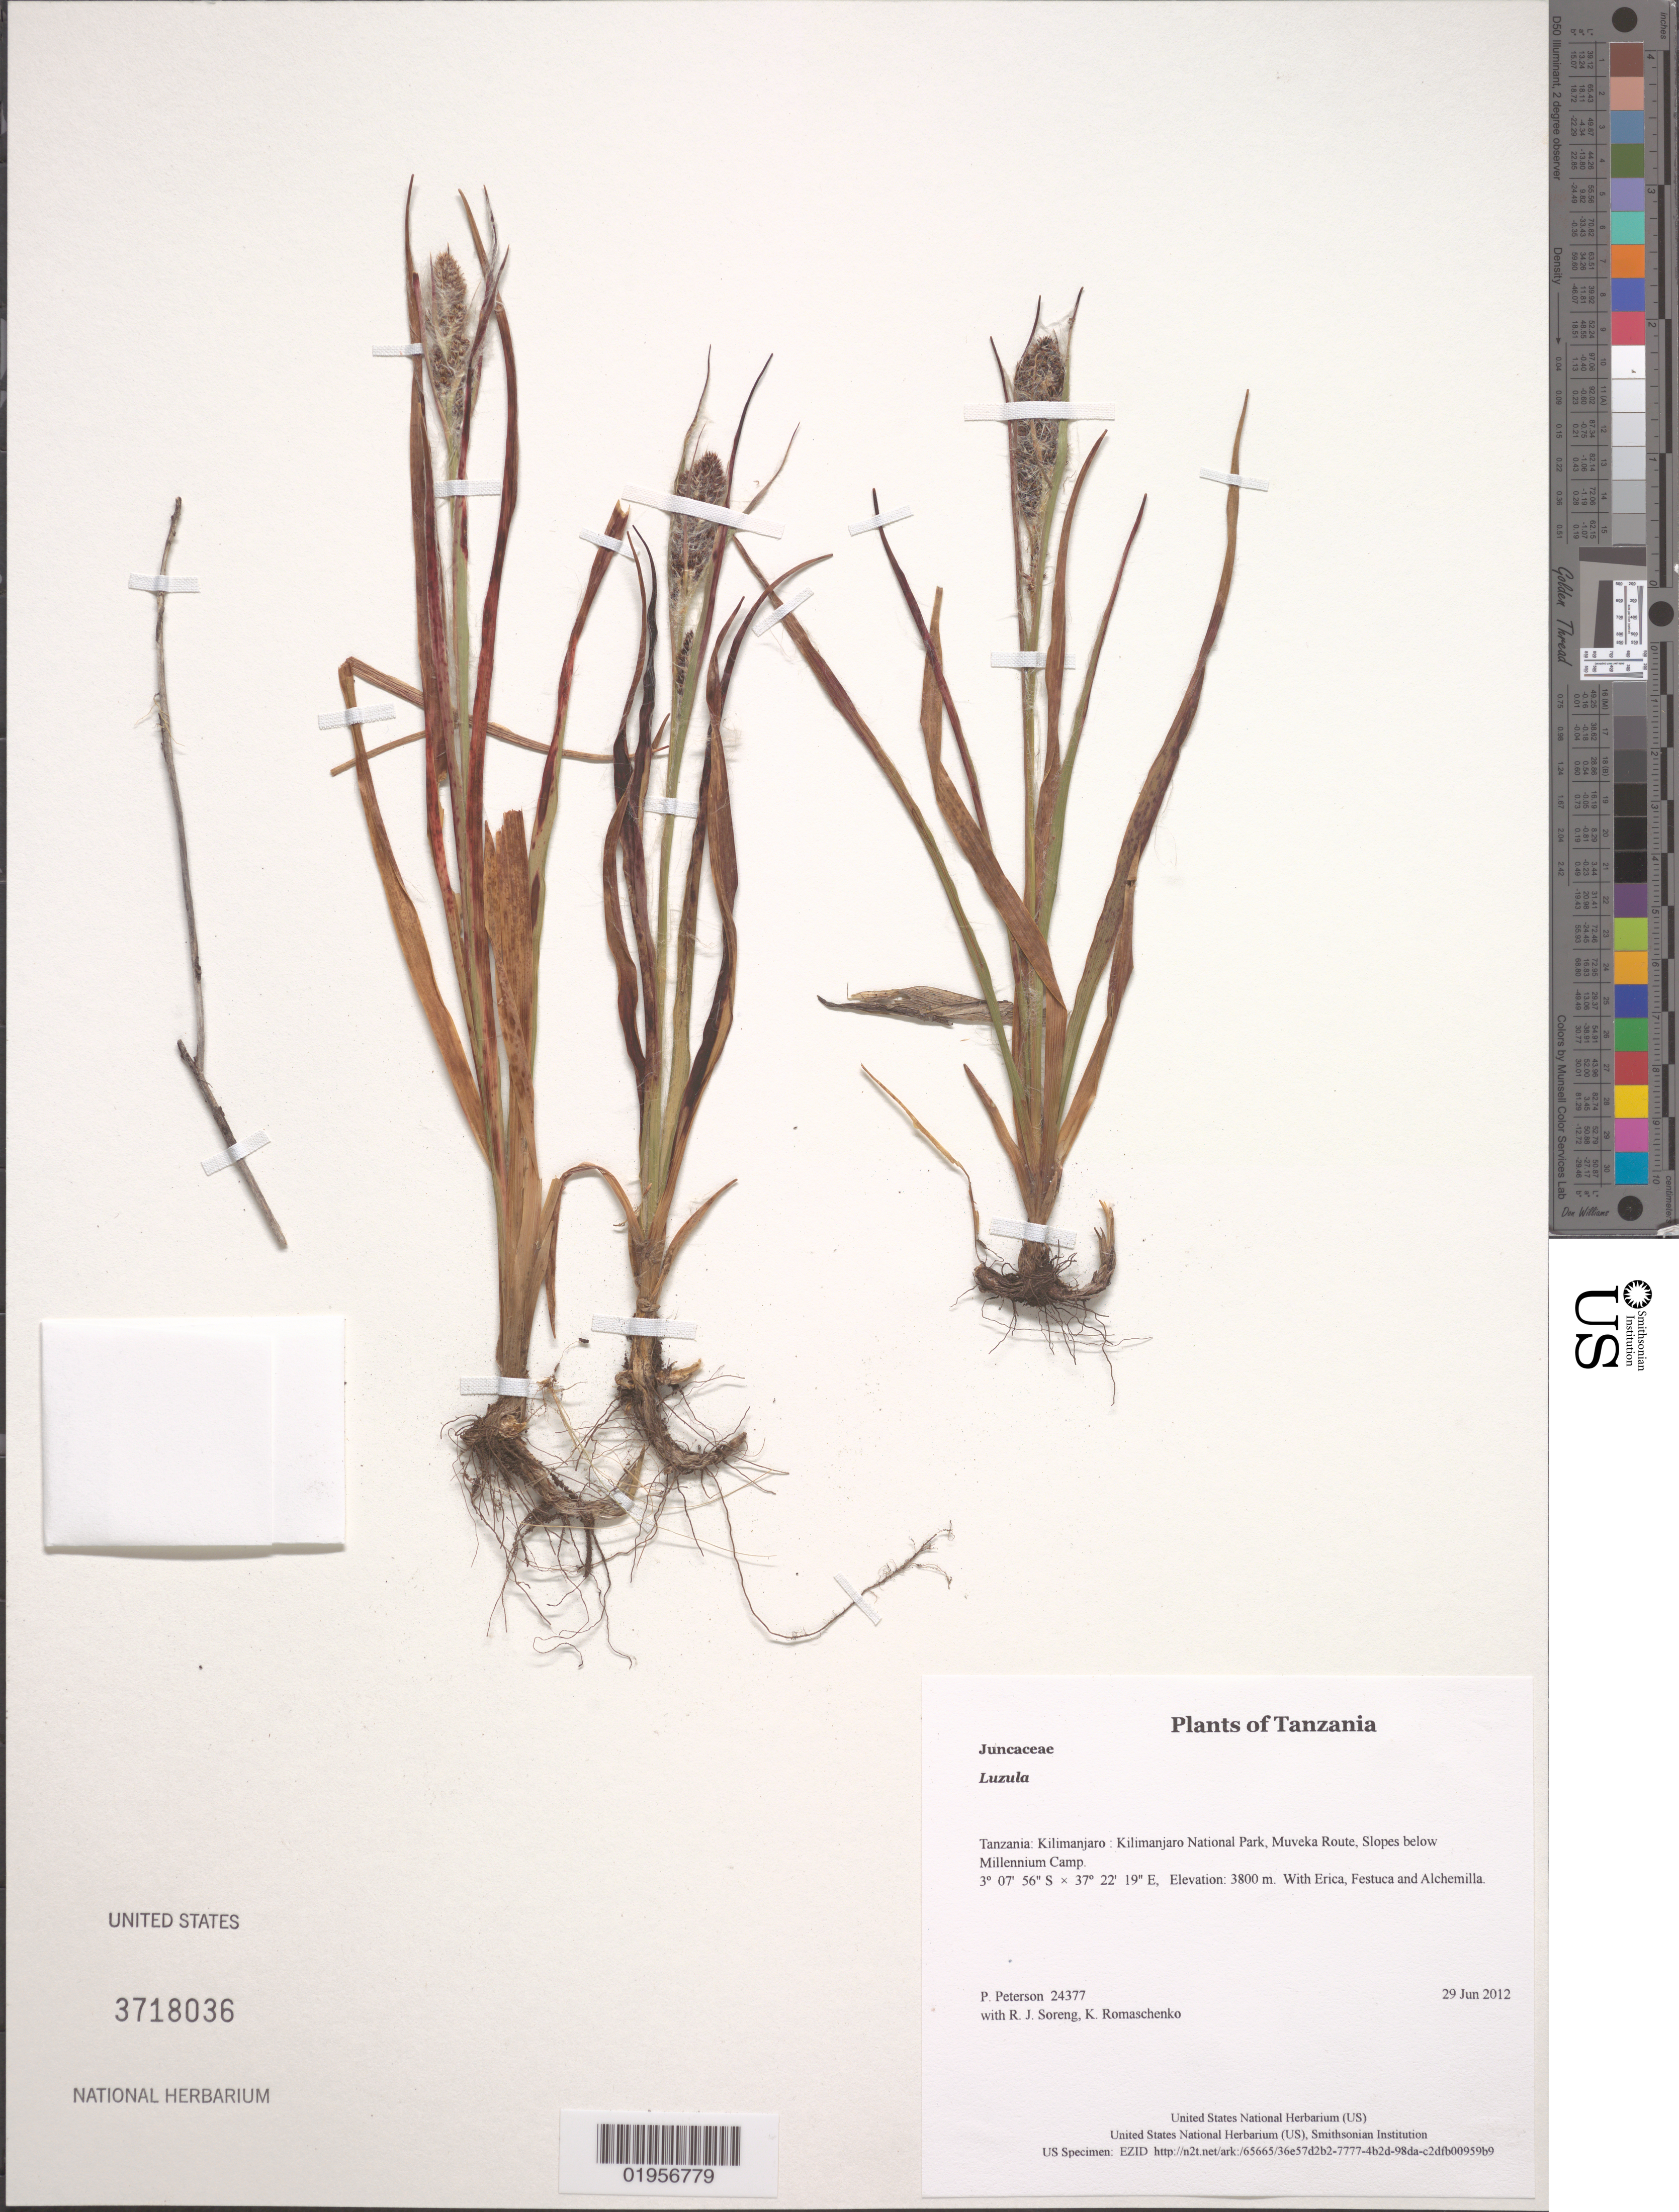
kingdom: Plantae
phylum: Tracheophyta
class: Liliopsida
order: Poales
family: Juncaceae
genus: Luzula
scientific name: Luzula sp.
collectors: P. M. Peterson, R. J. Soreng & K. Romaschenko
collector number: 24377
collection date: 2012-06-29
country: Tanzania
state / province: Kilimanjaro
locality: Kilimanjaro National Park, Muveka Route, Slopes below Millennium Camp.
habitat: With Erica, Festuca and Alchemilla.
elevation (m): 3800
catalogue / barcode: US 3718036